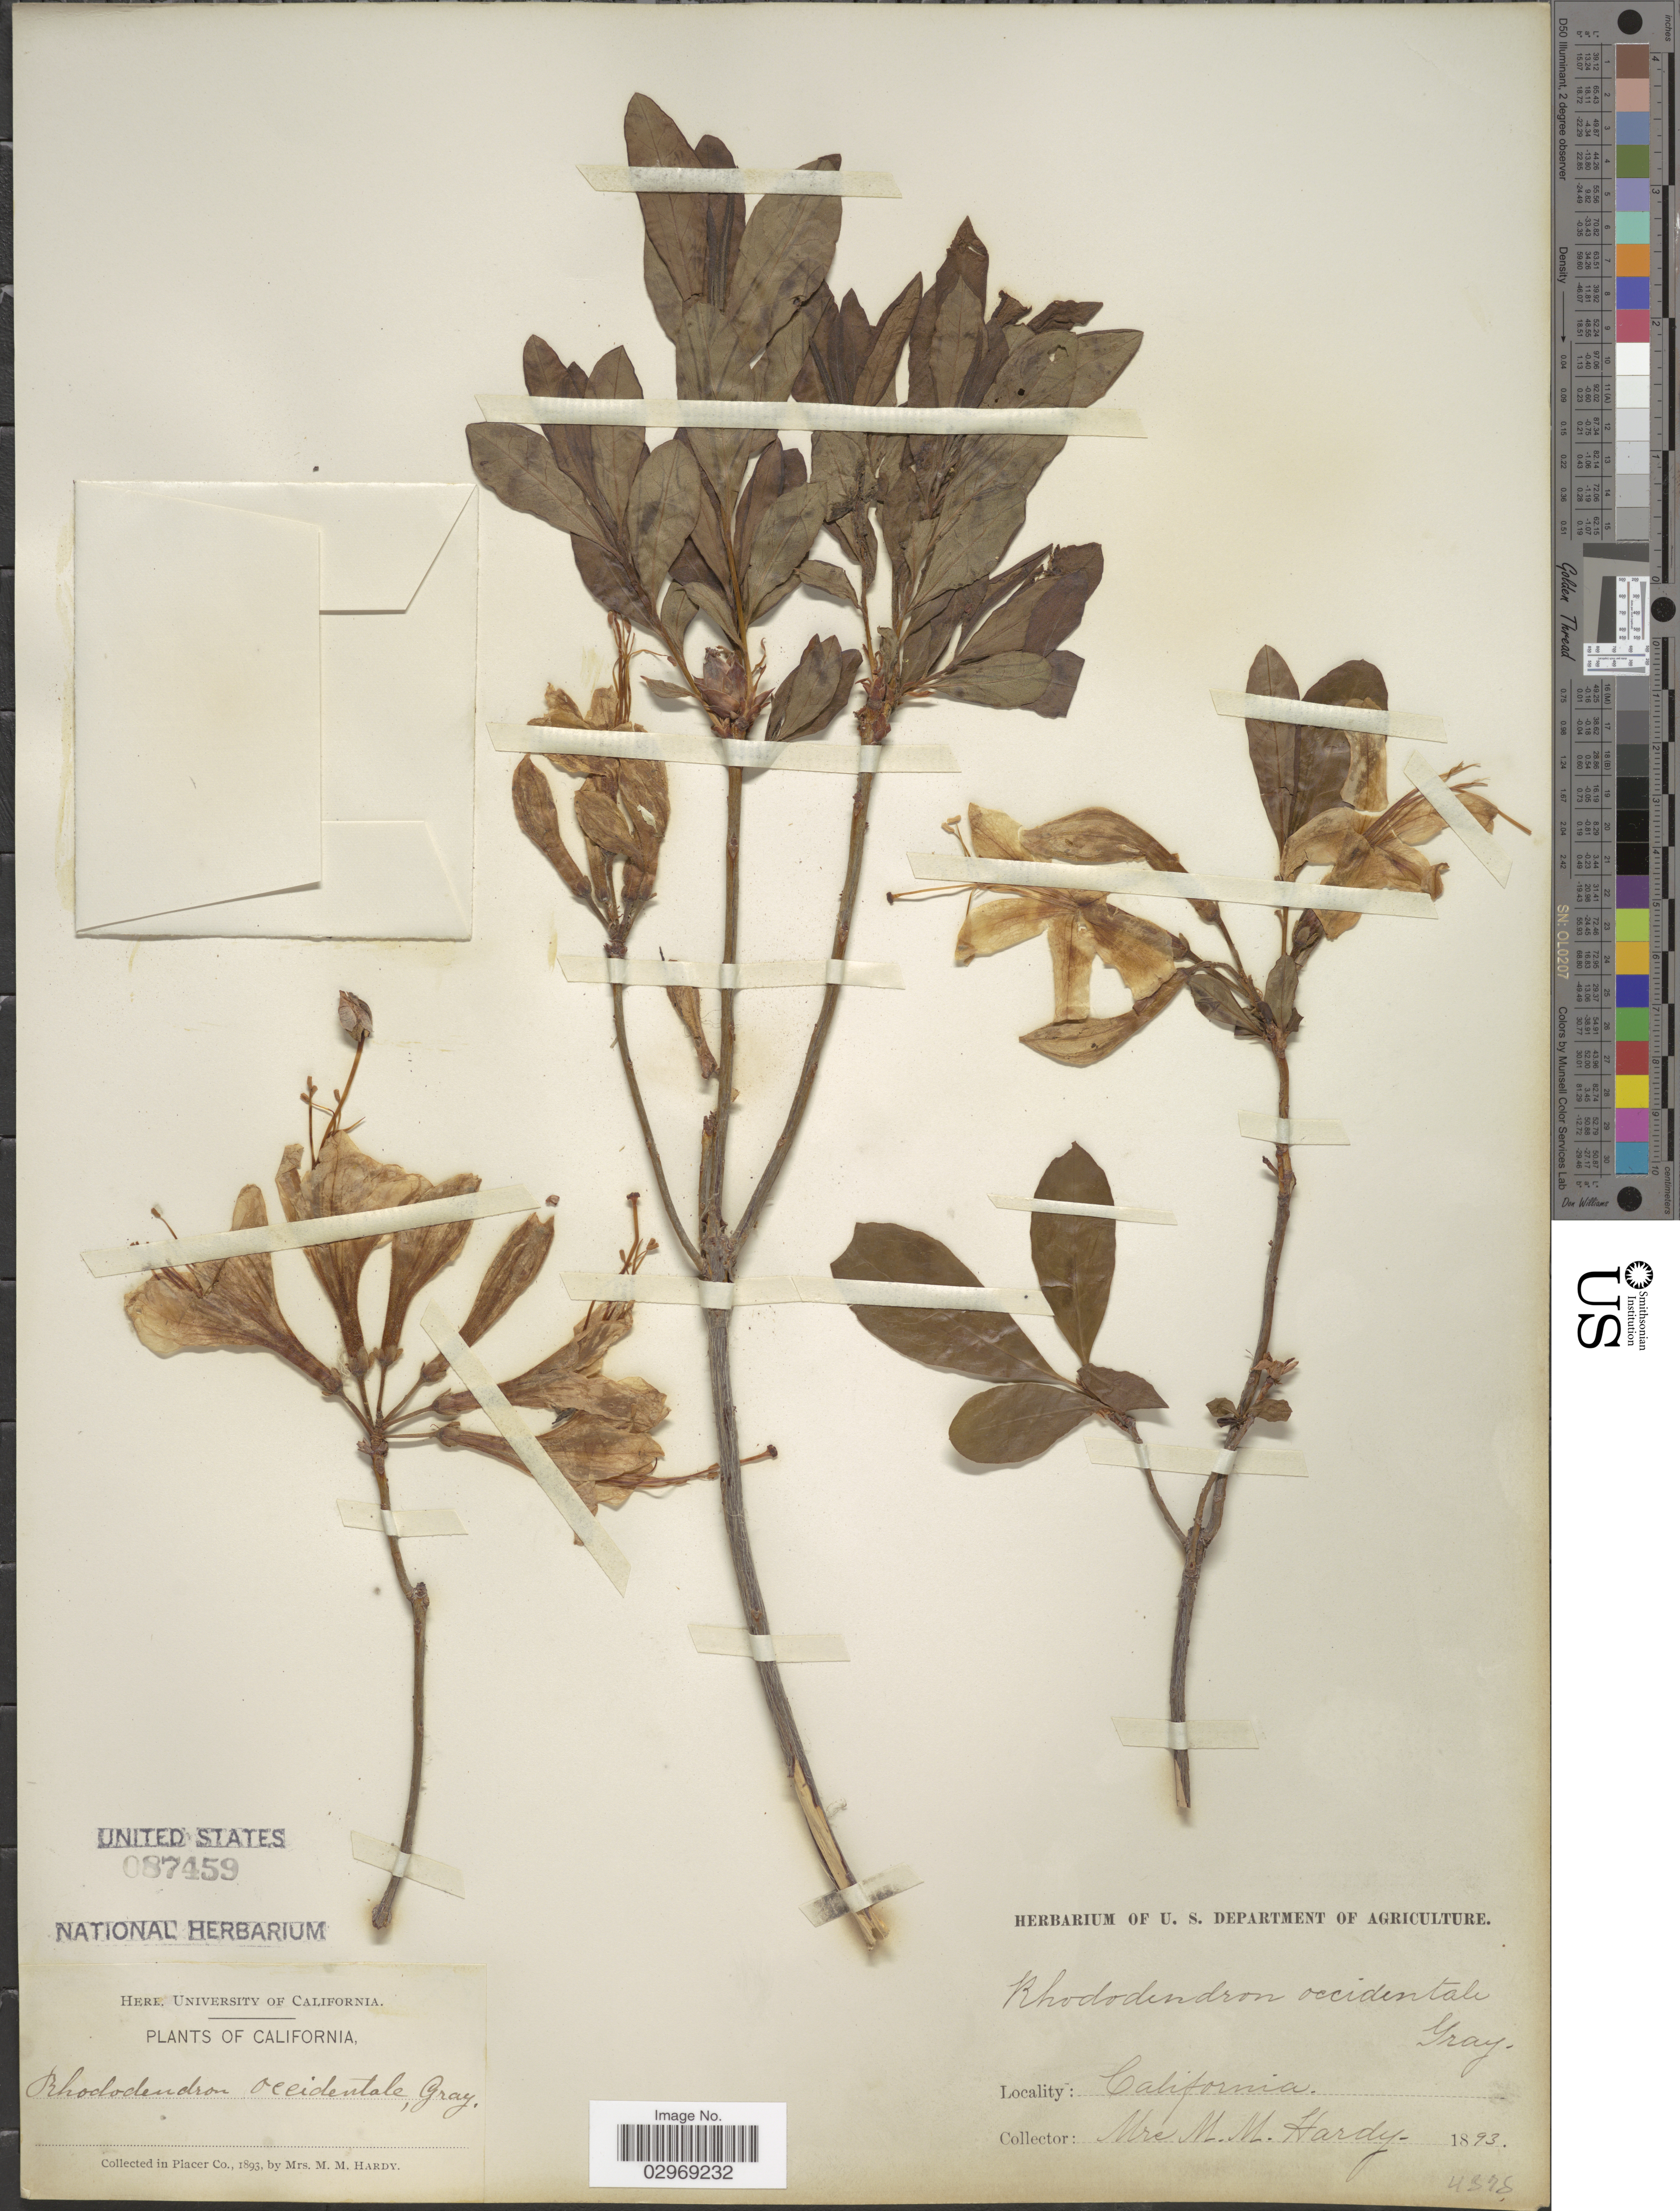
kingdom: Plantae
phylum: Tracheophyta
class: Magnoliopsida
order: Ericales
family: Ericaceae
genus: Rhododendron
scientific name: Rhododendron floccigerum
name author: Franch.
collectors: Mrs. M. M. Hardy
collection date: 1893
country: United States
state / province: California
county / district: Placer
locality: In Placer Co.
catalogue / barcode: US 87459